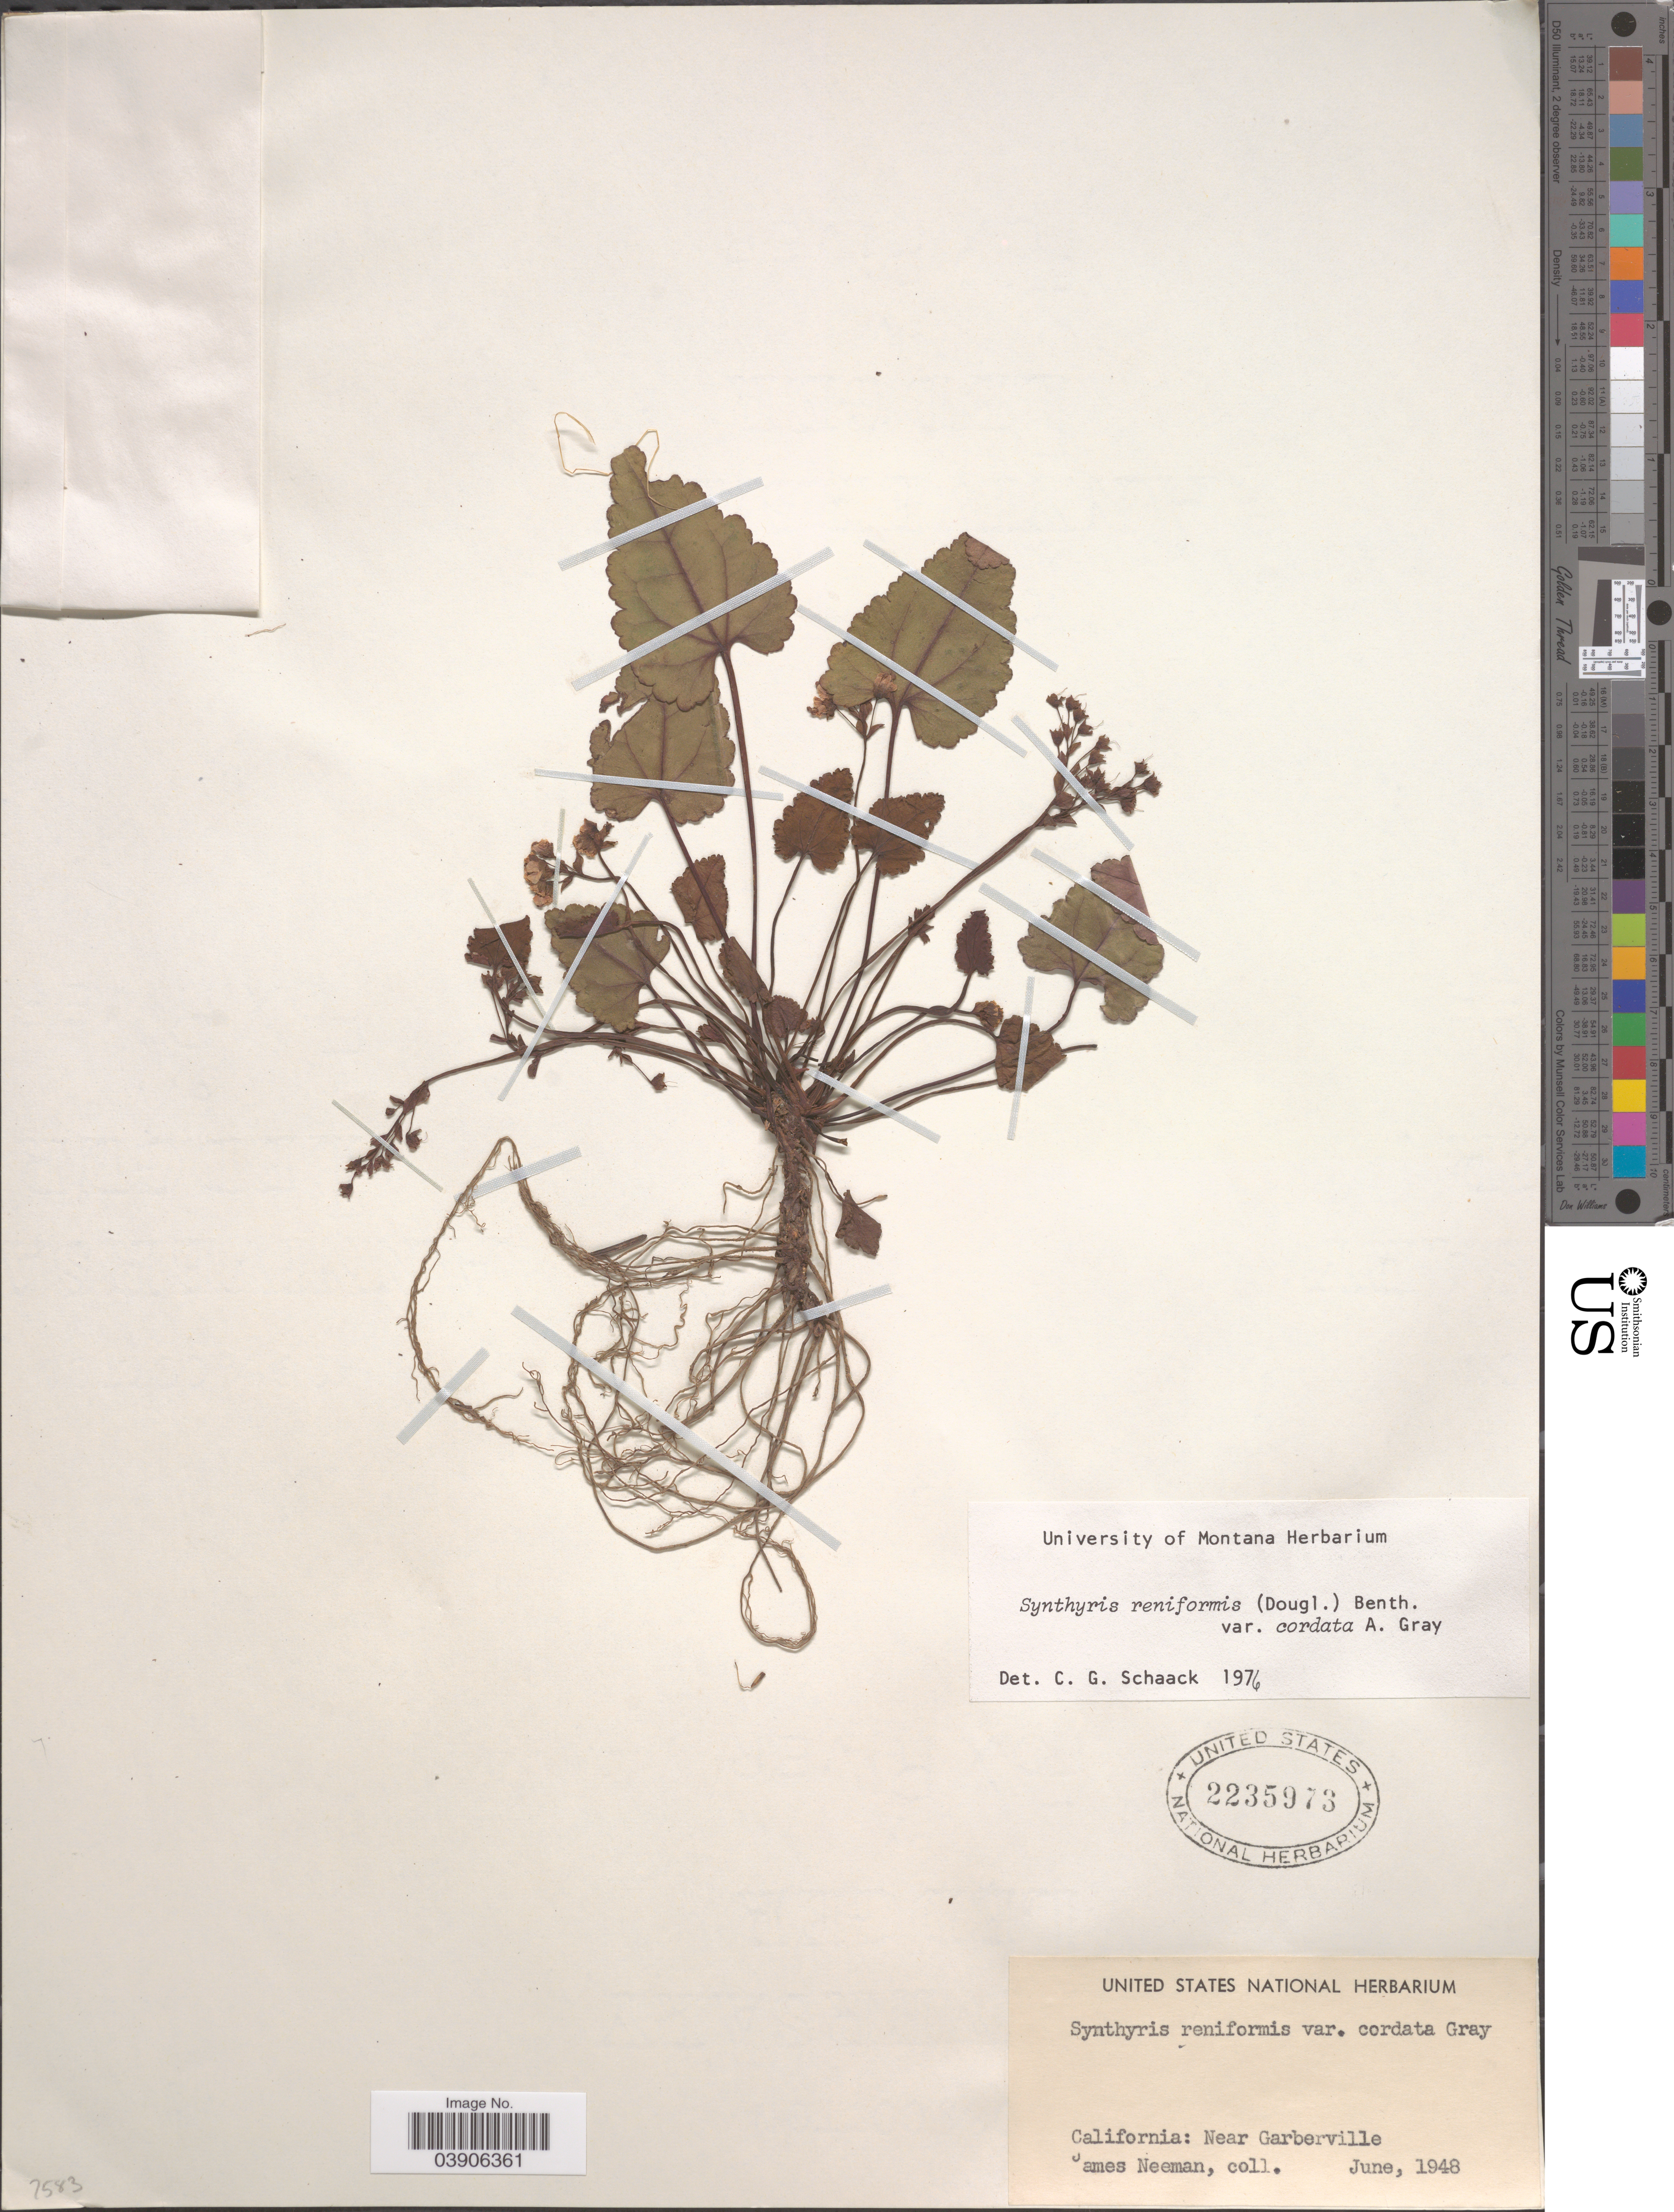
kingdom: Plantae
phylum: Tracheophyta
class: Magnoliopsida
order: Lamiales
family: Plantaginaceae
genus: Synthyris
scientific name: Synthyris reniformis var. cordata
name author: A. Gray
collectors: J. Neeman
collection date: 1948-06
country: United States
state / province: California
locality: Near Gaberville.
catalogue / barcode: US 2235973